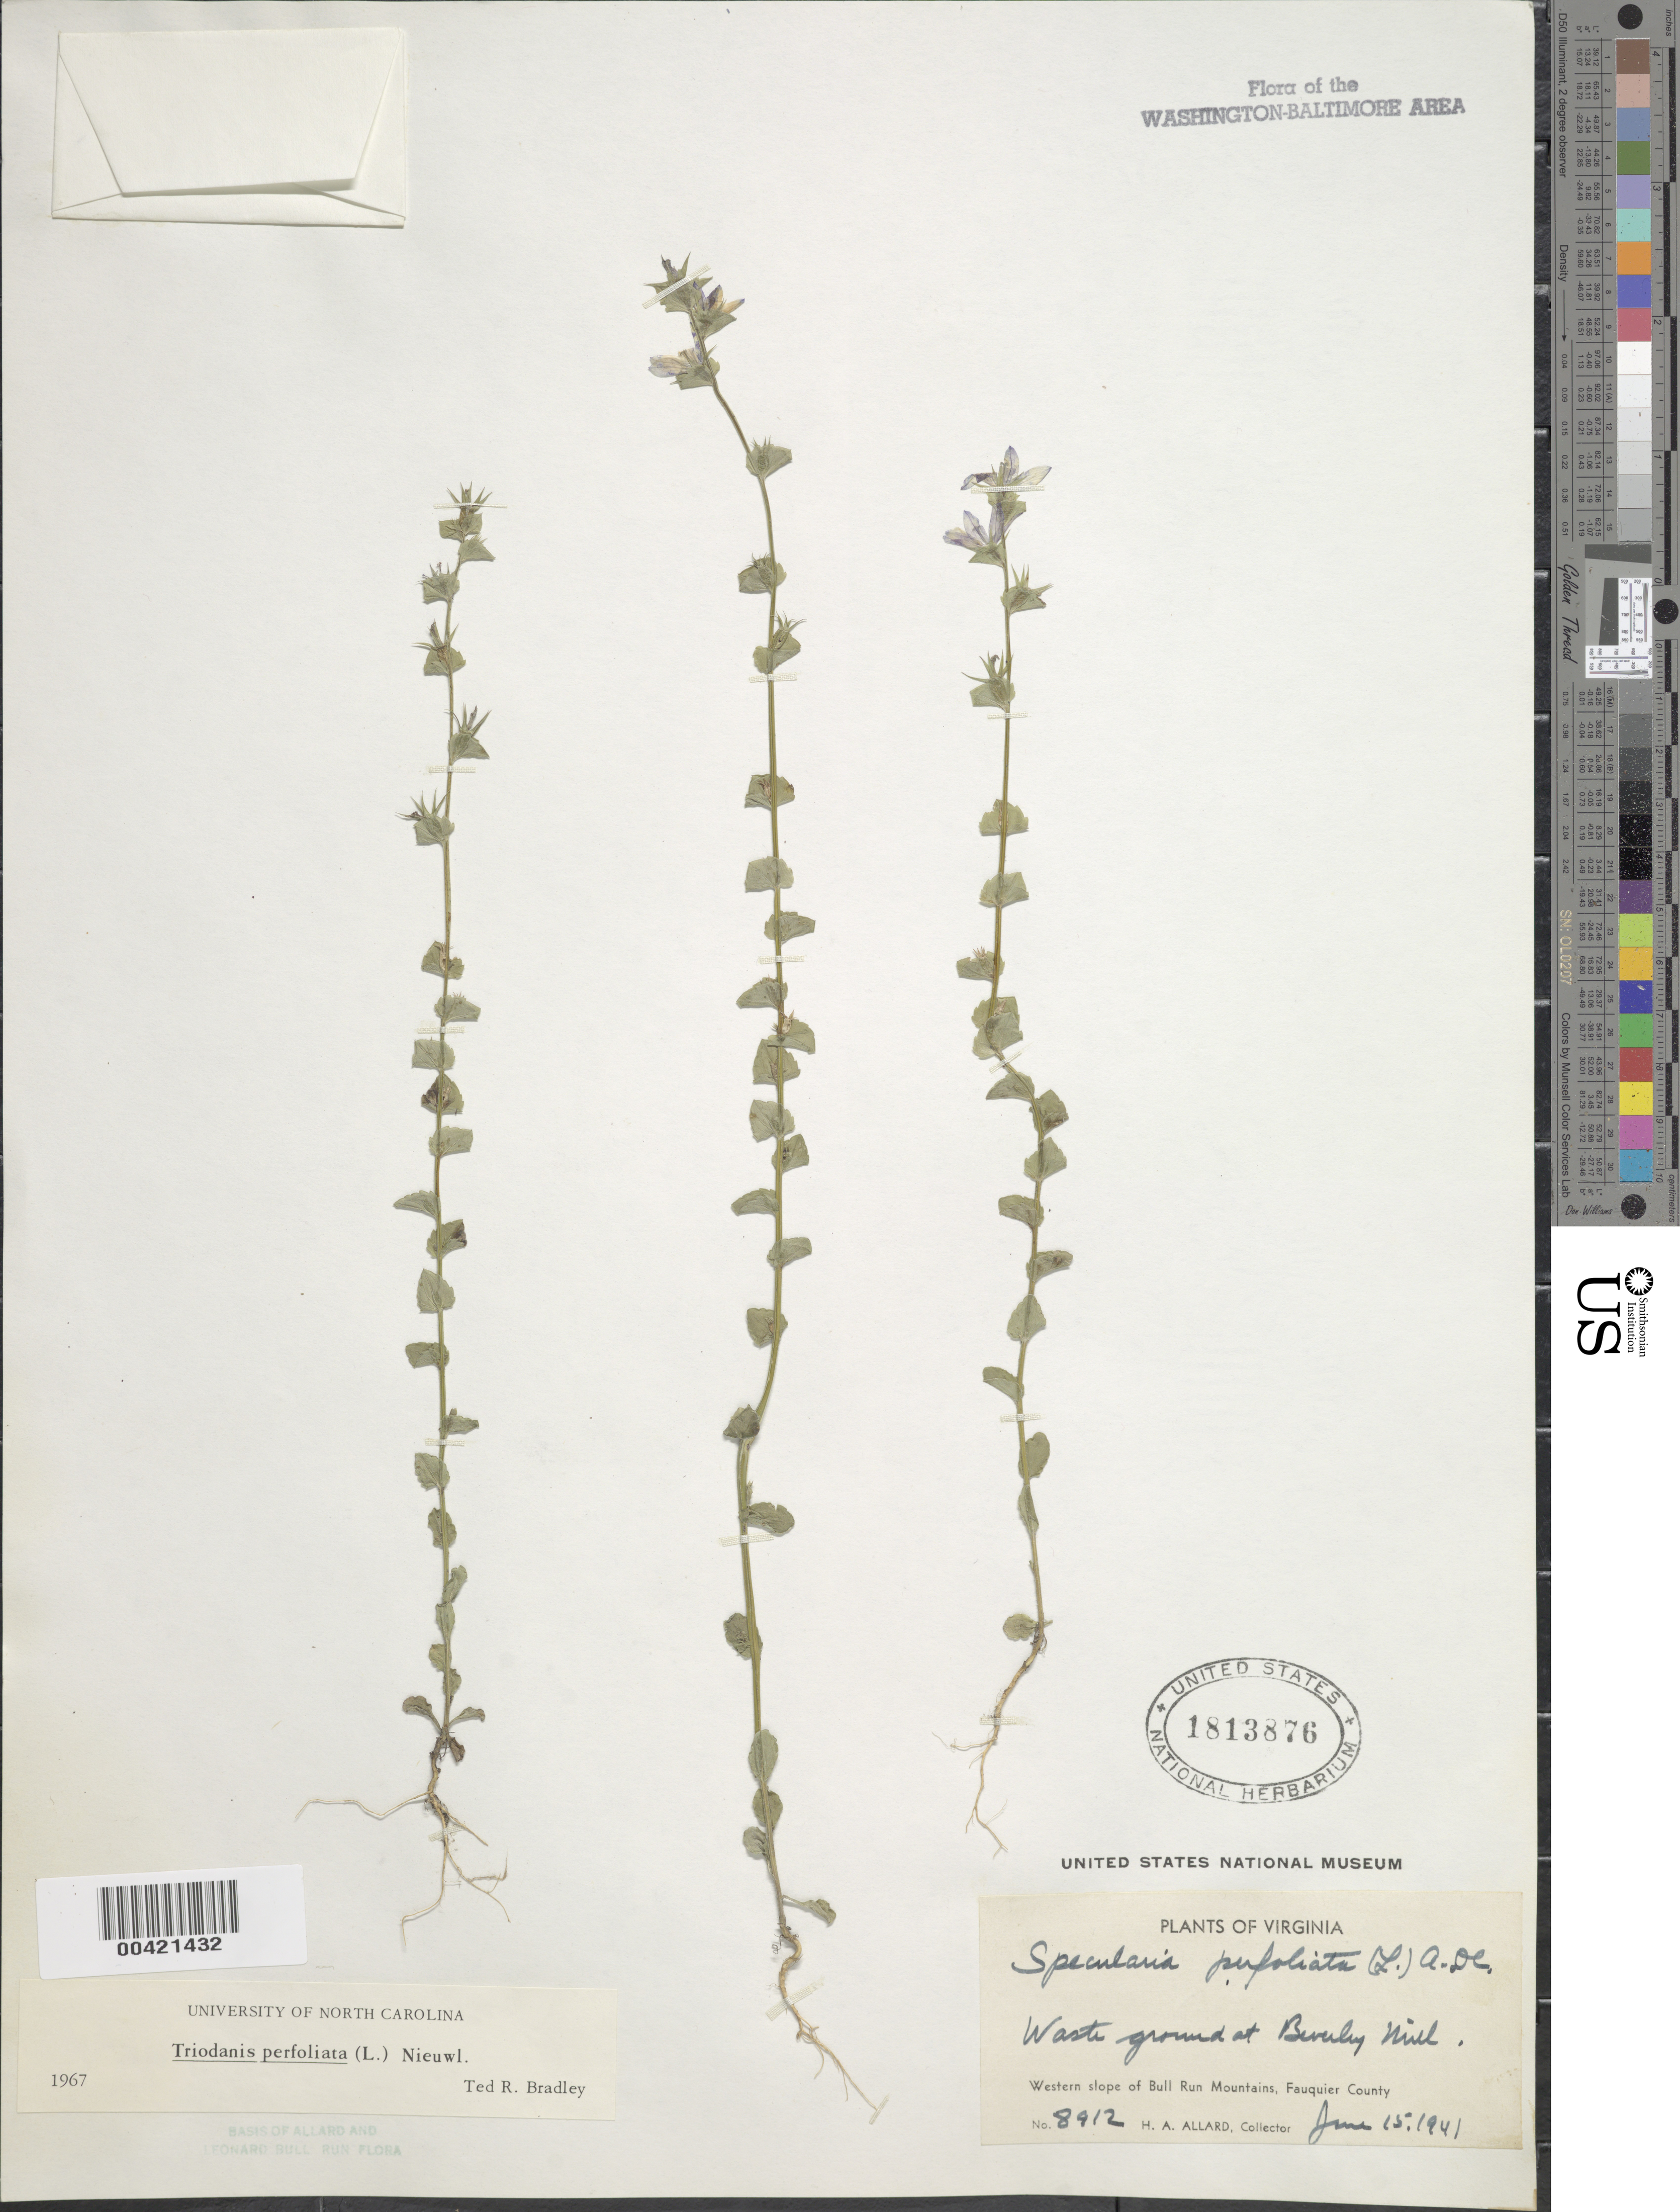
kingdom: Plantae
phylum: Tracheophyta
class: Magnoliopsida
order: Asterales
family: Campanulaceae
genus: Triodanis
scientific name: Triodanis perfoliata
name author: (L.) Nieuwl.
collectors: H. A. Allard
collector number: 8912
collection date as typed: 15 Jun 1941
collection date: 1941-06-15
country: United States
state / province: Virginia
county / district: Fauquier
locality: Western slope of Bull Run Mts. Beverly Mill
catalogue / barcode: US 1813876